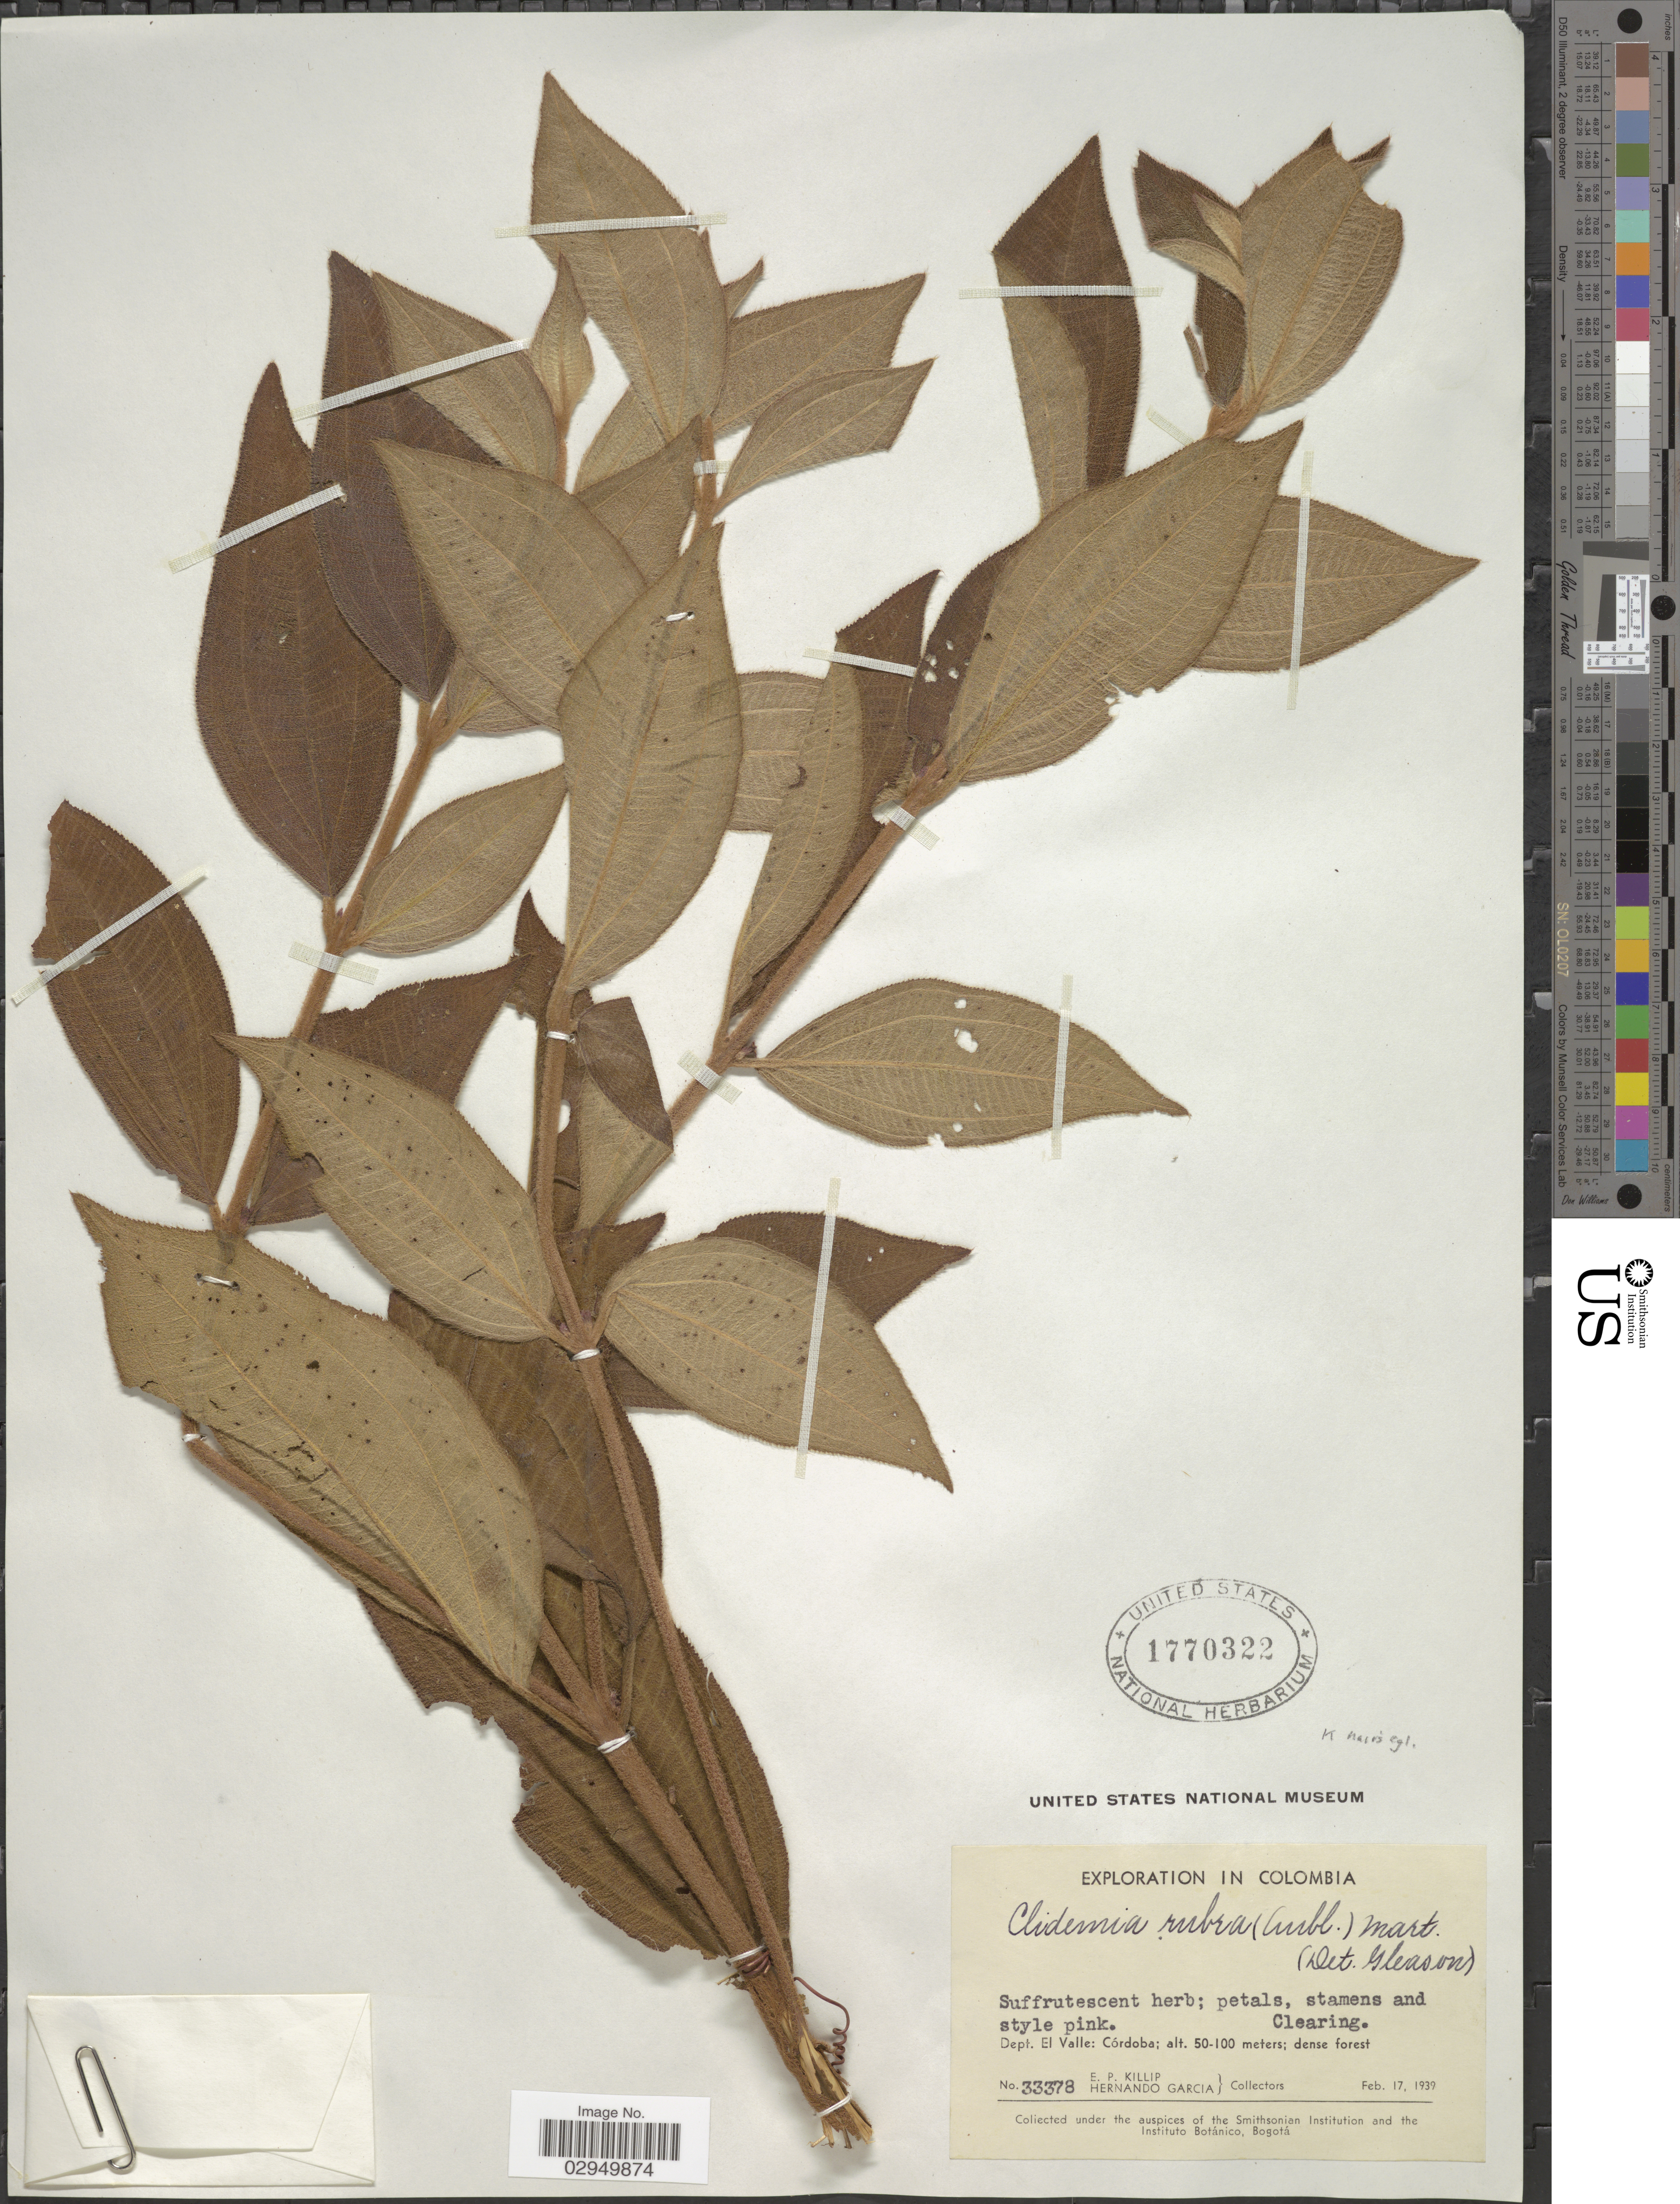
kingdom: Plantae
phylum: Tracheophyta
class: Magnoliopsida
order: Myrtales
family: Melastomataceae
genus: Clidemia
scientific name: Clidemia sericea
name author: D. Don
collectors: E. P. Killip & H. Garcia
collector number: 33378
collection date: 1939-02-17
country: Colombia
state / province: Valle del Cauca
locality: Dept. El Valle: Córdoba.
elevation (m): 50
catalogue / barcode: US 1770322